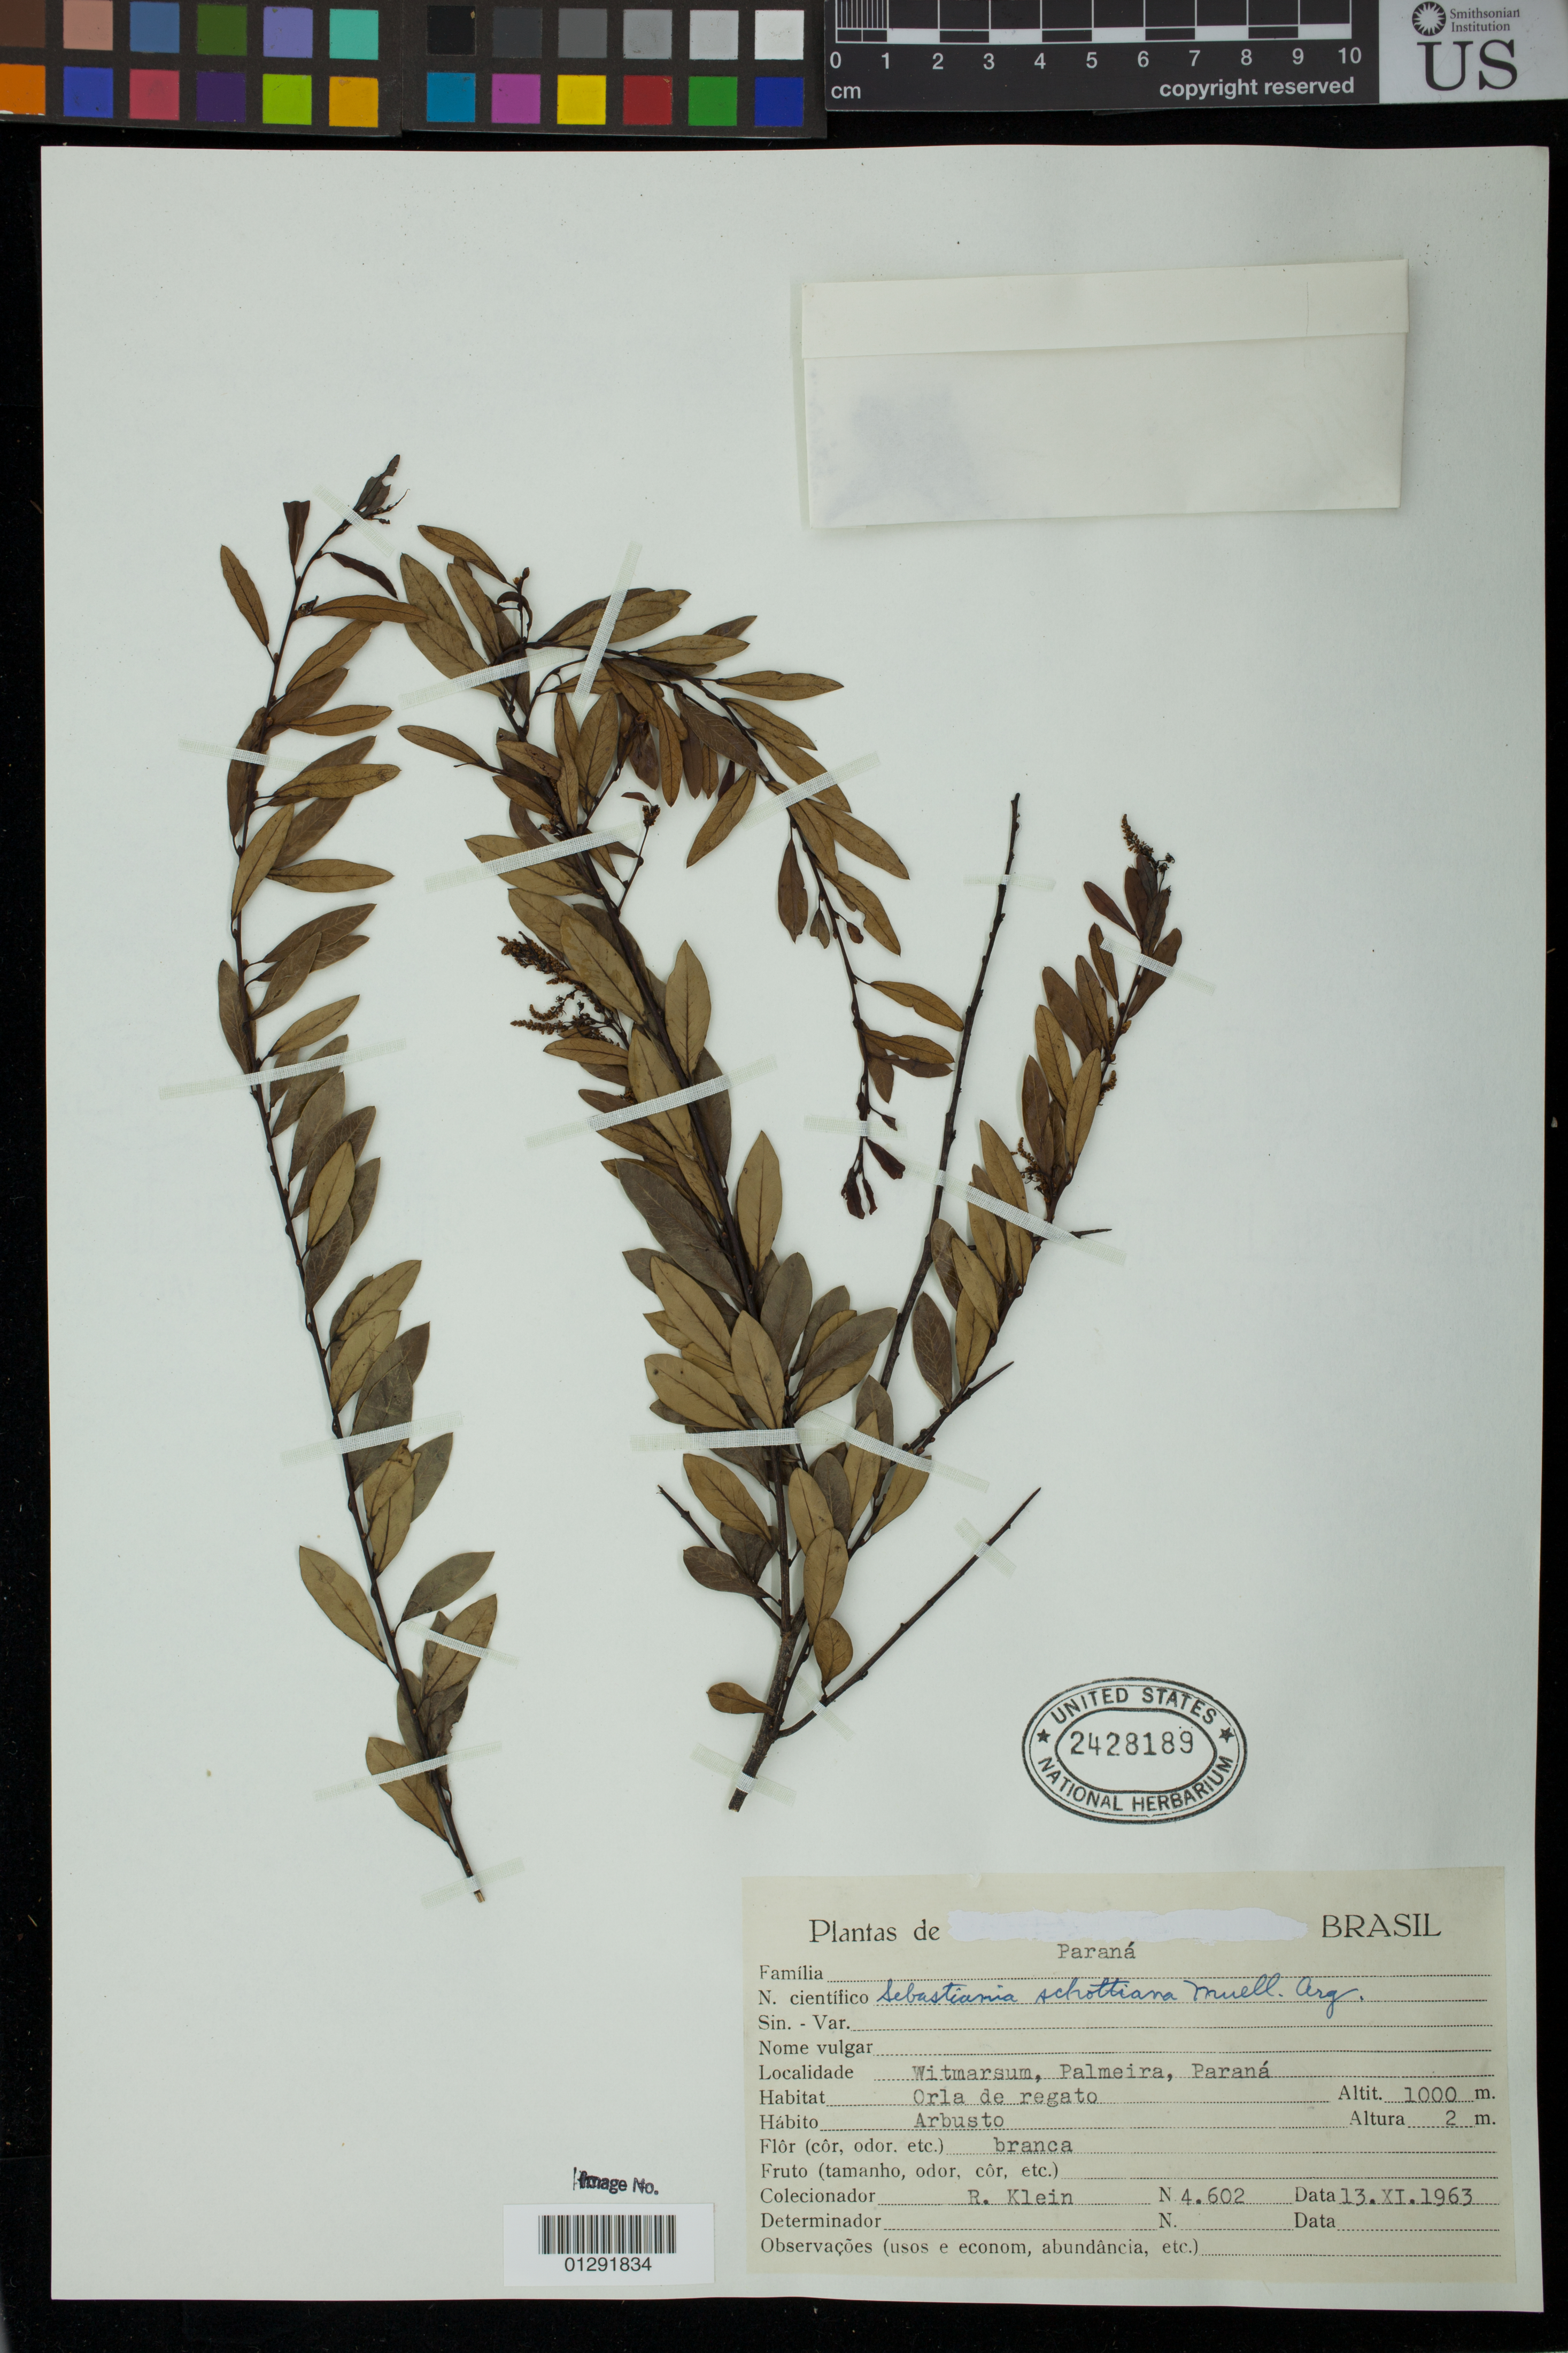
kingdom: Plantae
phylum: Tracheophyta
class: Magnoliopsida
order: Malpighiales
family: Euphorbiaceae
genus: Sebastiania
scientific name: Sebastiania schottiana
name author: (Müll. Arg.) Müll. Arg.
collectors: R. M. Klein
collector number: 4602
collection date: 1963-11-13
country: Brazil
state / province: Paraná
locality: Witmaraum, Palmeira.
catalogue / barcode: US 2428189